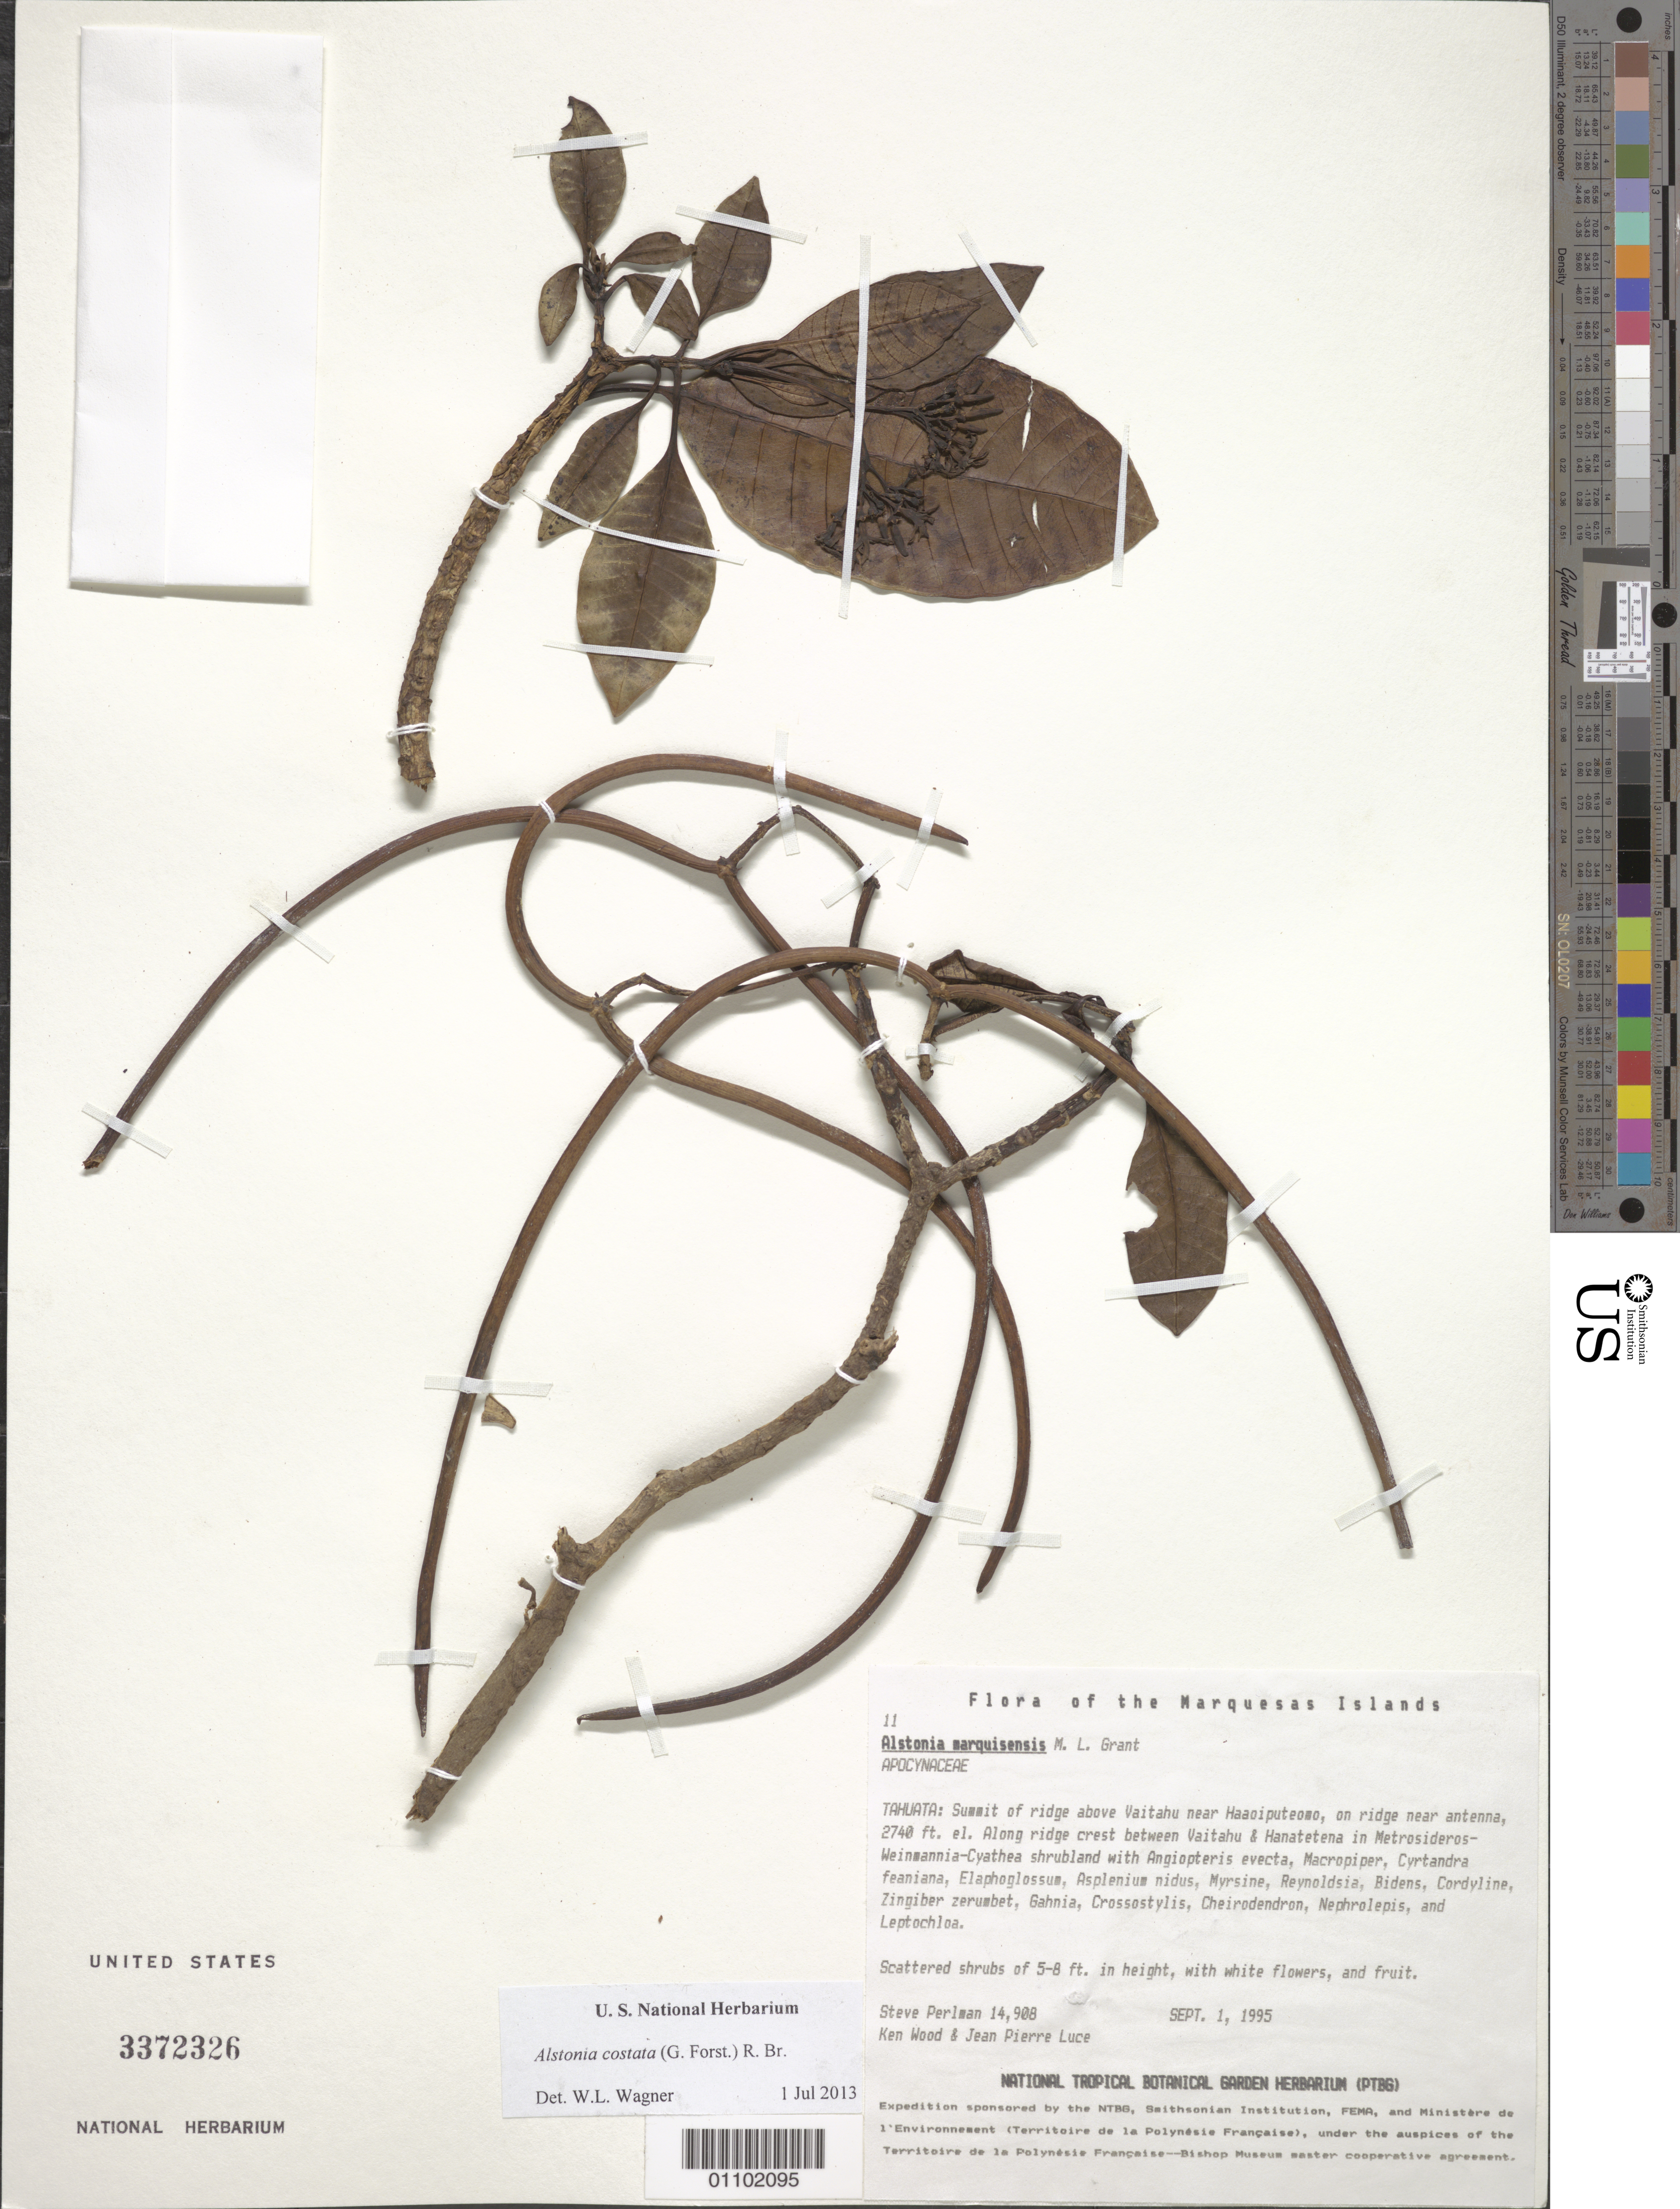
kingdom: Plantae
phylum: Tracheophyta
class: Magnoliopsida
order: Gentianales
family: Apocynaceae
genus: Alstonia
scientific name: Alstonia costata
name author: (G. Forst.) R. Br.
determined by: Lorence, David H., (PTBG), National Tropical Botanical Garden (UNITED STATES)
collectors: S. P. Perlman, K. R. Wood & J. Luce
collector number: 14908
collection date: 1995-09-01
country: French Polynesia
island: Tahuata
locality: Summit of ridge above Vaitahu, near Haaoiputeomo, on ridge near antenna, along ridge crest between Vaitahu & Hanatetena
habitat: In Metrosideros-Weinmannia-Cyathea shrubland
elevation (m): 835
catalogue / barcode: US 3372326